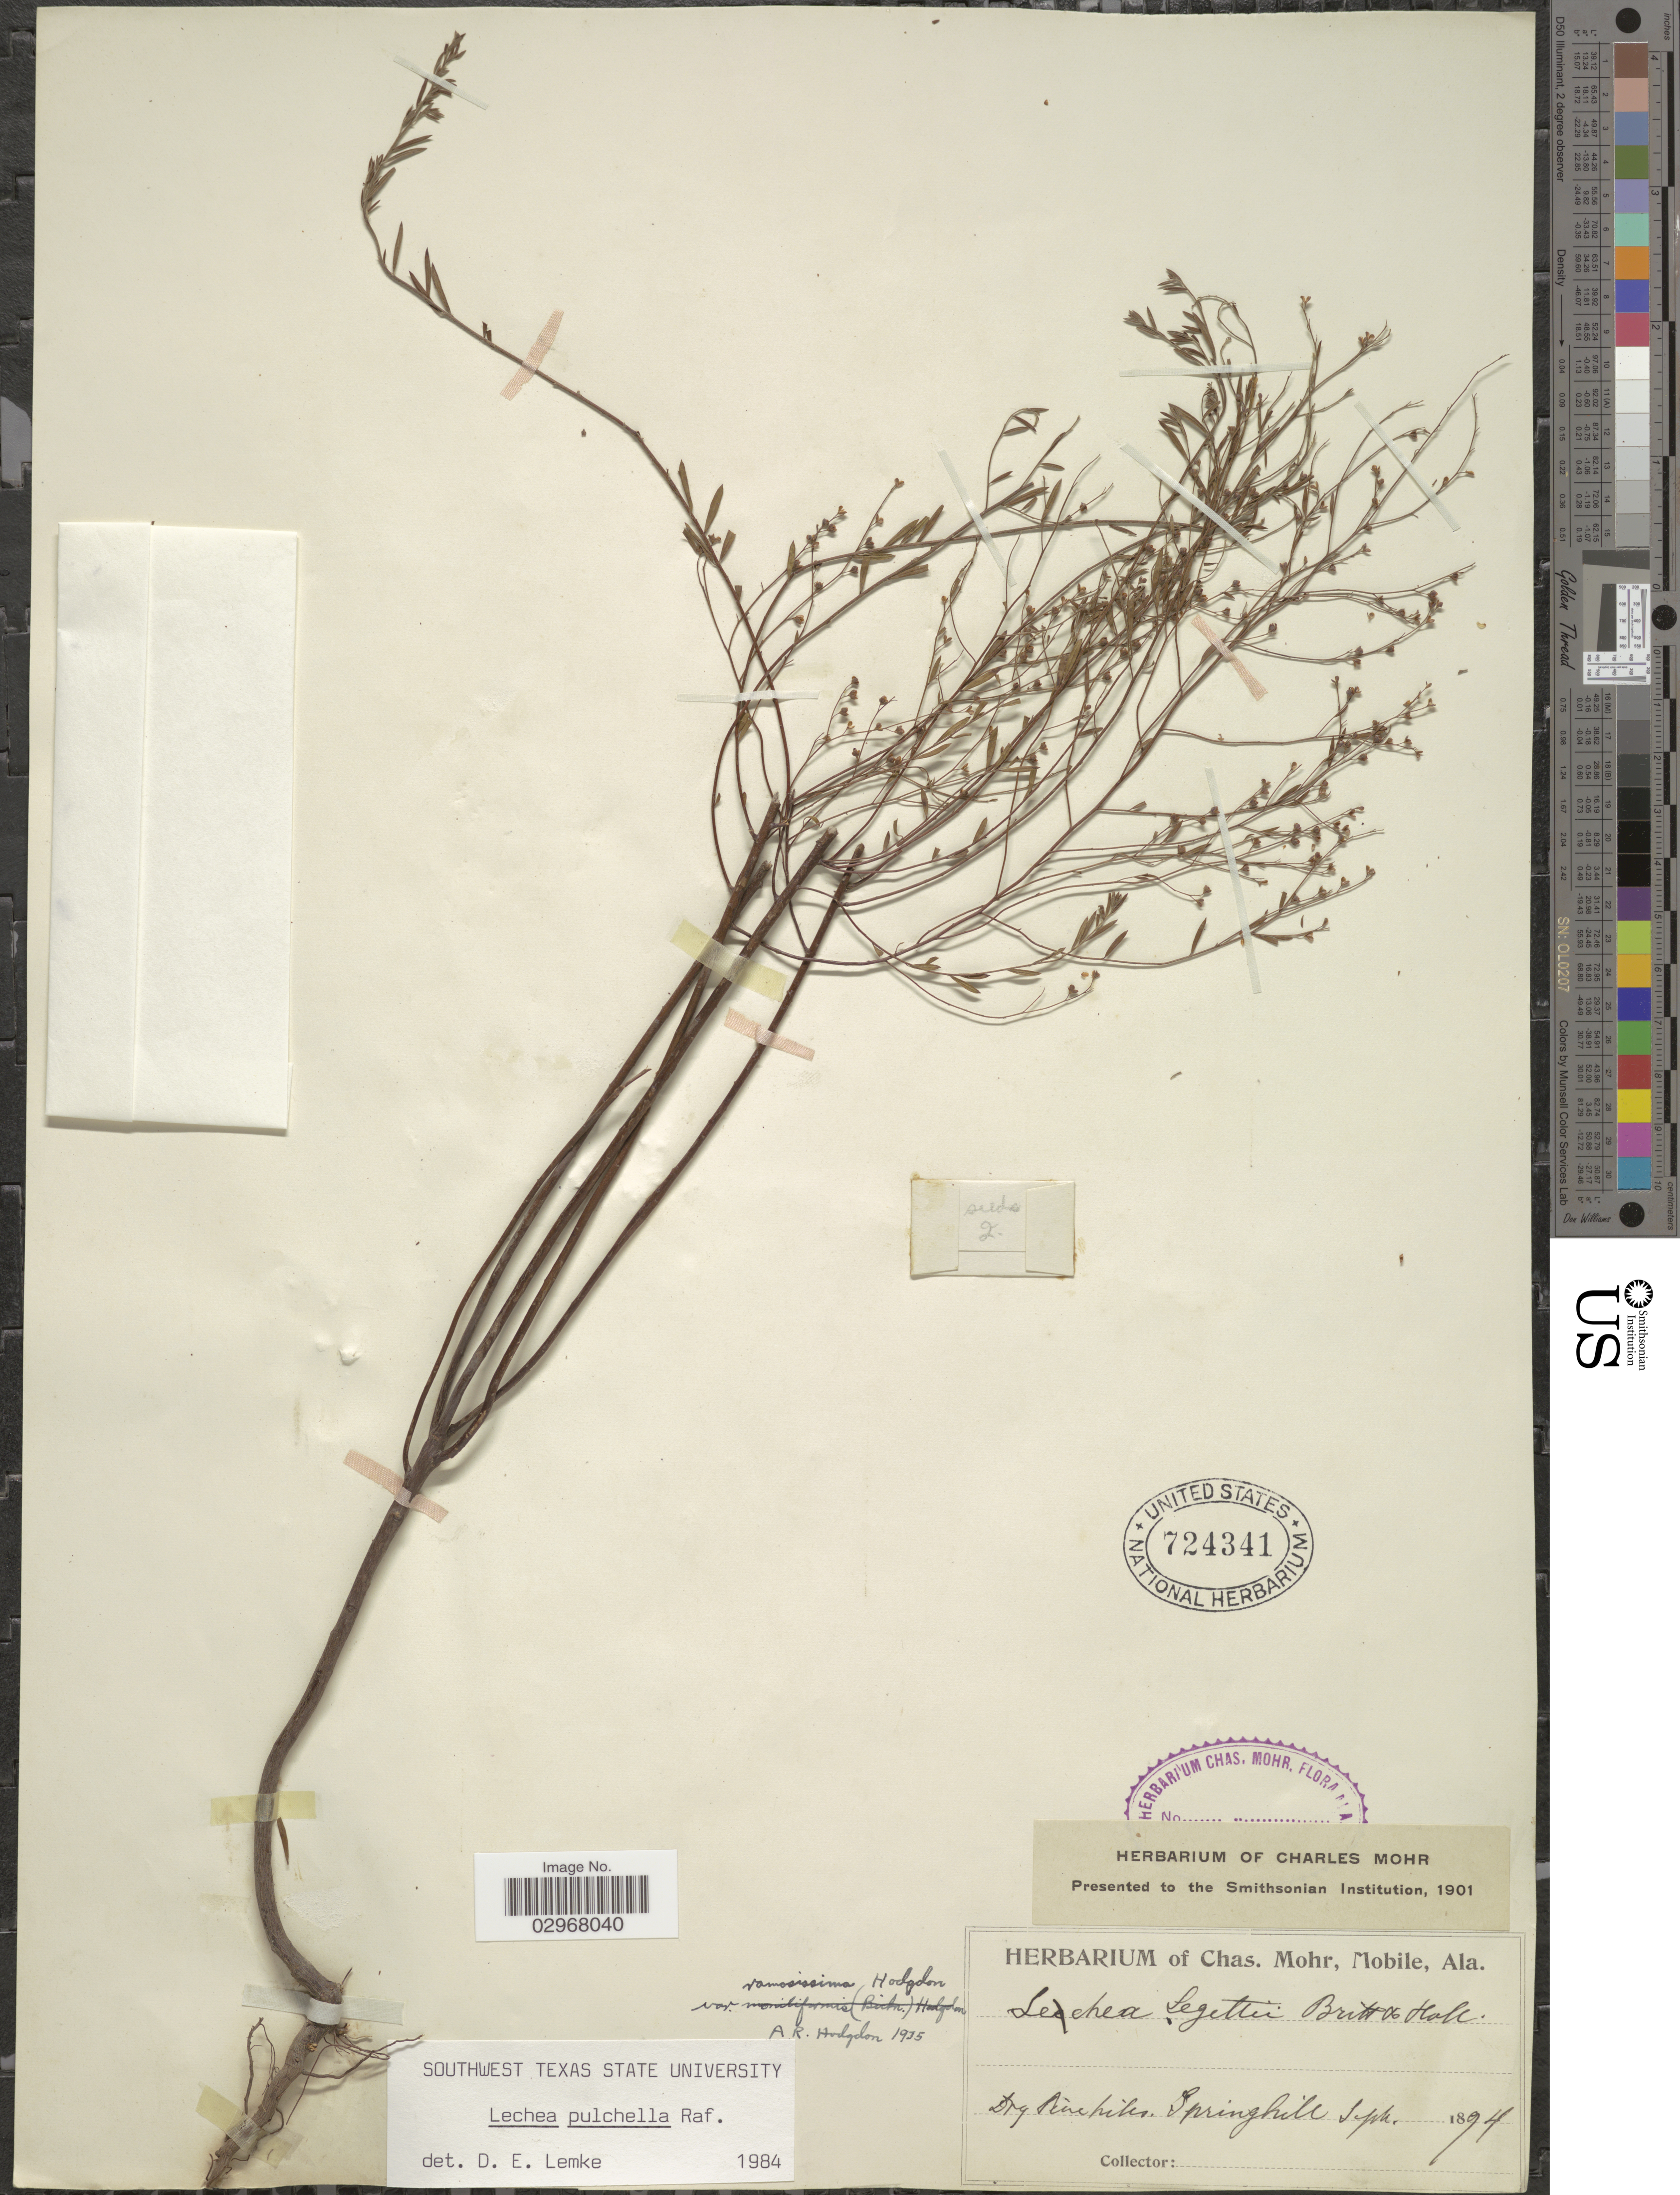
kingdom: Plantae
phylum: Tracheophyta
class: Magnoliopsida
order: Malvales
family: Cistaceae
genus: Lechea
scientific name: Lechea pulchella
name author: Raf.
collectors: ex herb. Charles Mohr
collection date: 1894-09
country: United States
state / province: Alabama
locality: Springhill.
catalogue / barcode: US 724341